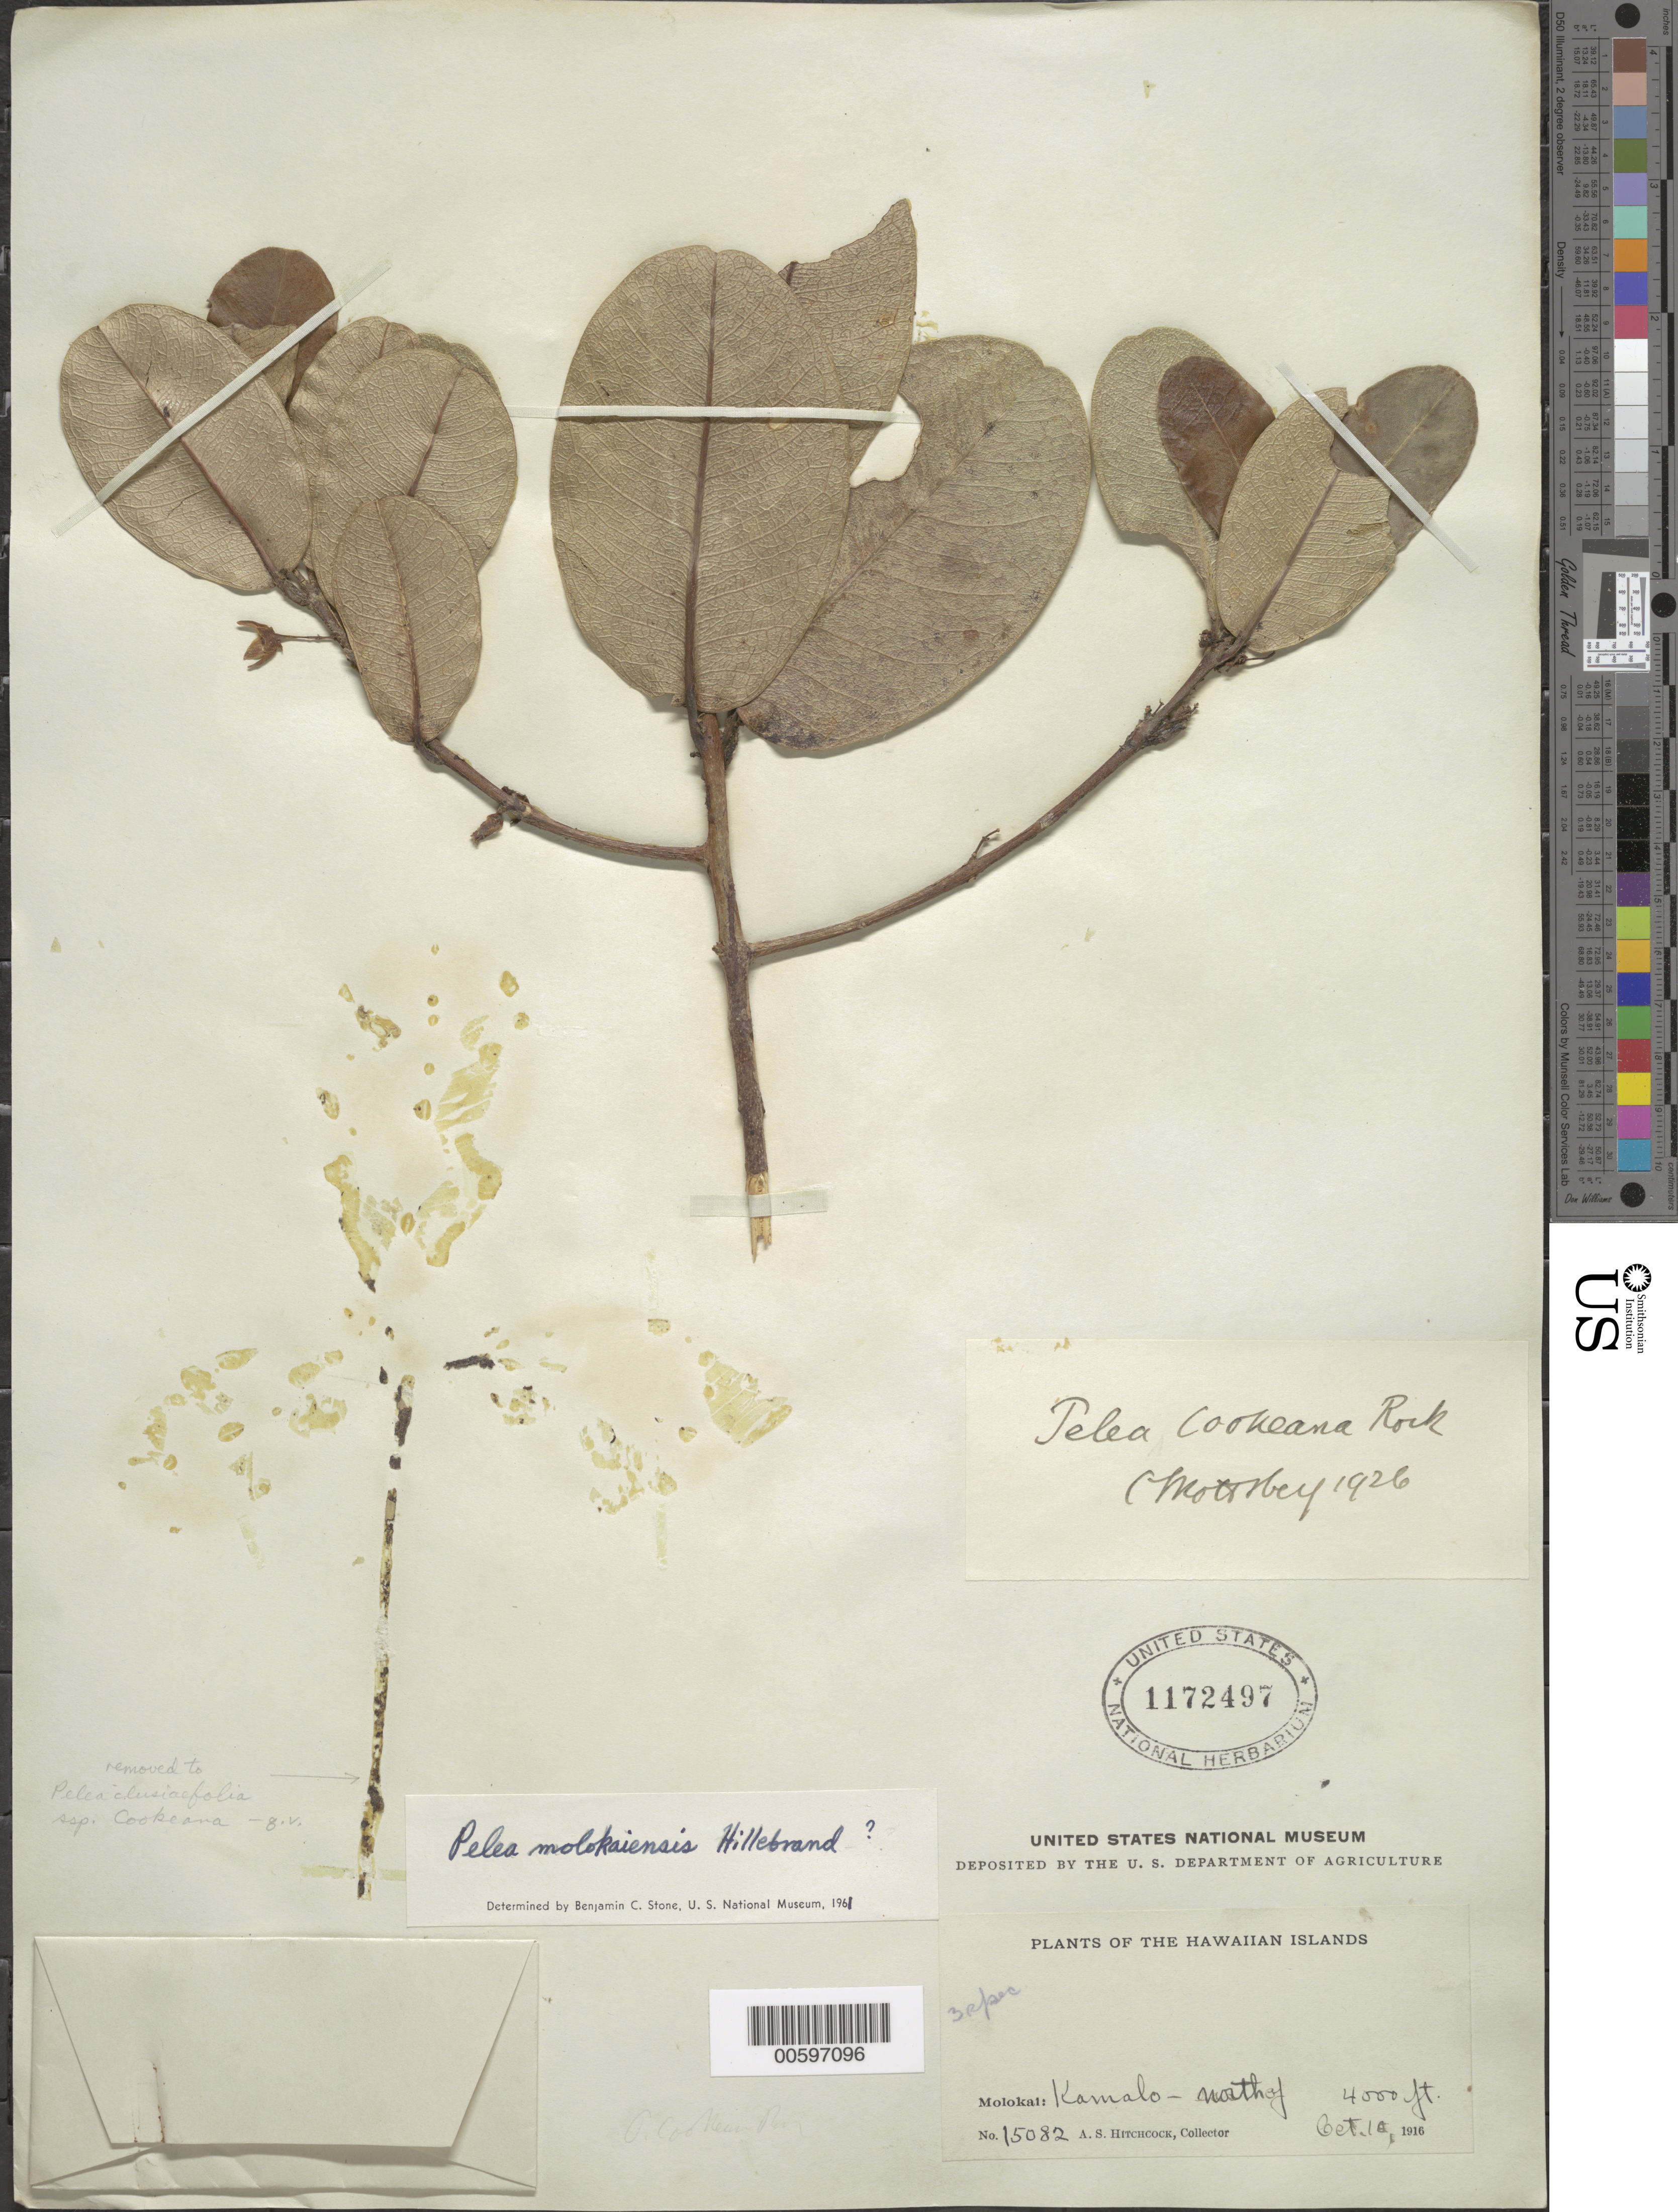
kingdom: Plantae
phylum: Tracheophyta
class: Magnoliopsida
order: Sapindales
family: Rutaceae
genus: Melicope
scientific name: Melicope molokaiensis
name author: (Hillebr.) T.G. Hartley & B.C. Stone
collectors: A. S. Hitchcock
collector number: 15082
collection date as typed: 10 Oct 1916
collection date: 1916-10-10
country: United States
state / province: Hawaii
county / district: Maui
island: Moloka'i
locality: Kamalo-N of.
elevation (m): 1219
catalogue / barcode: US 1172497